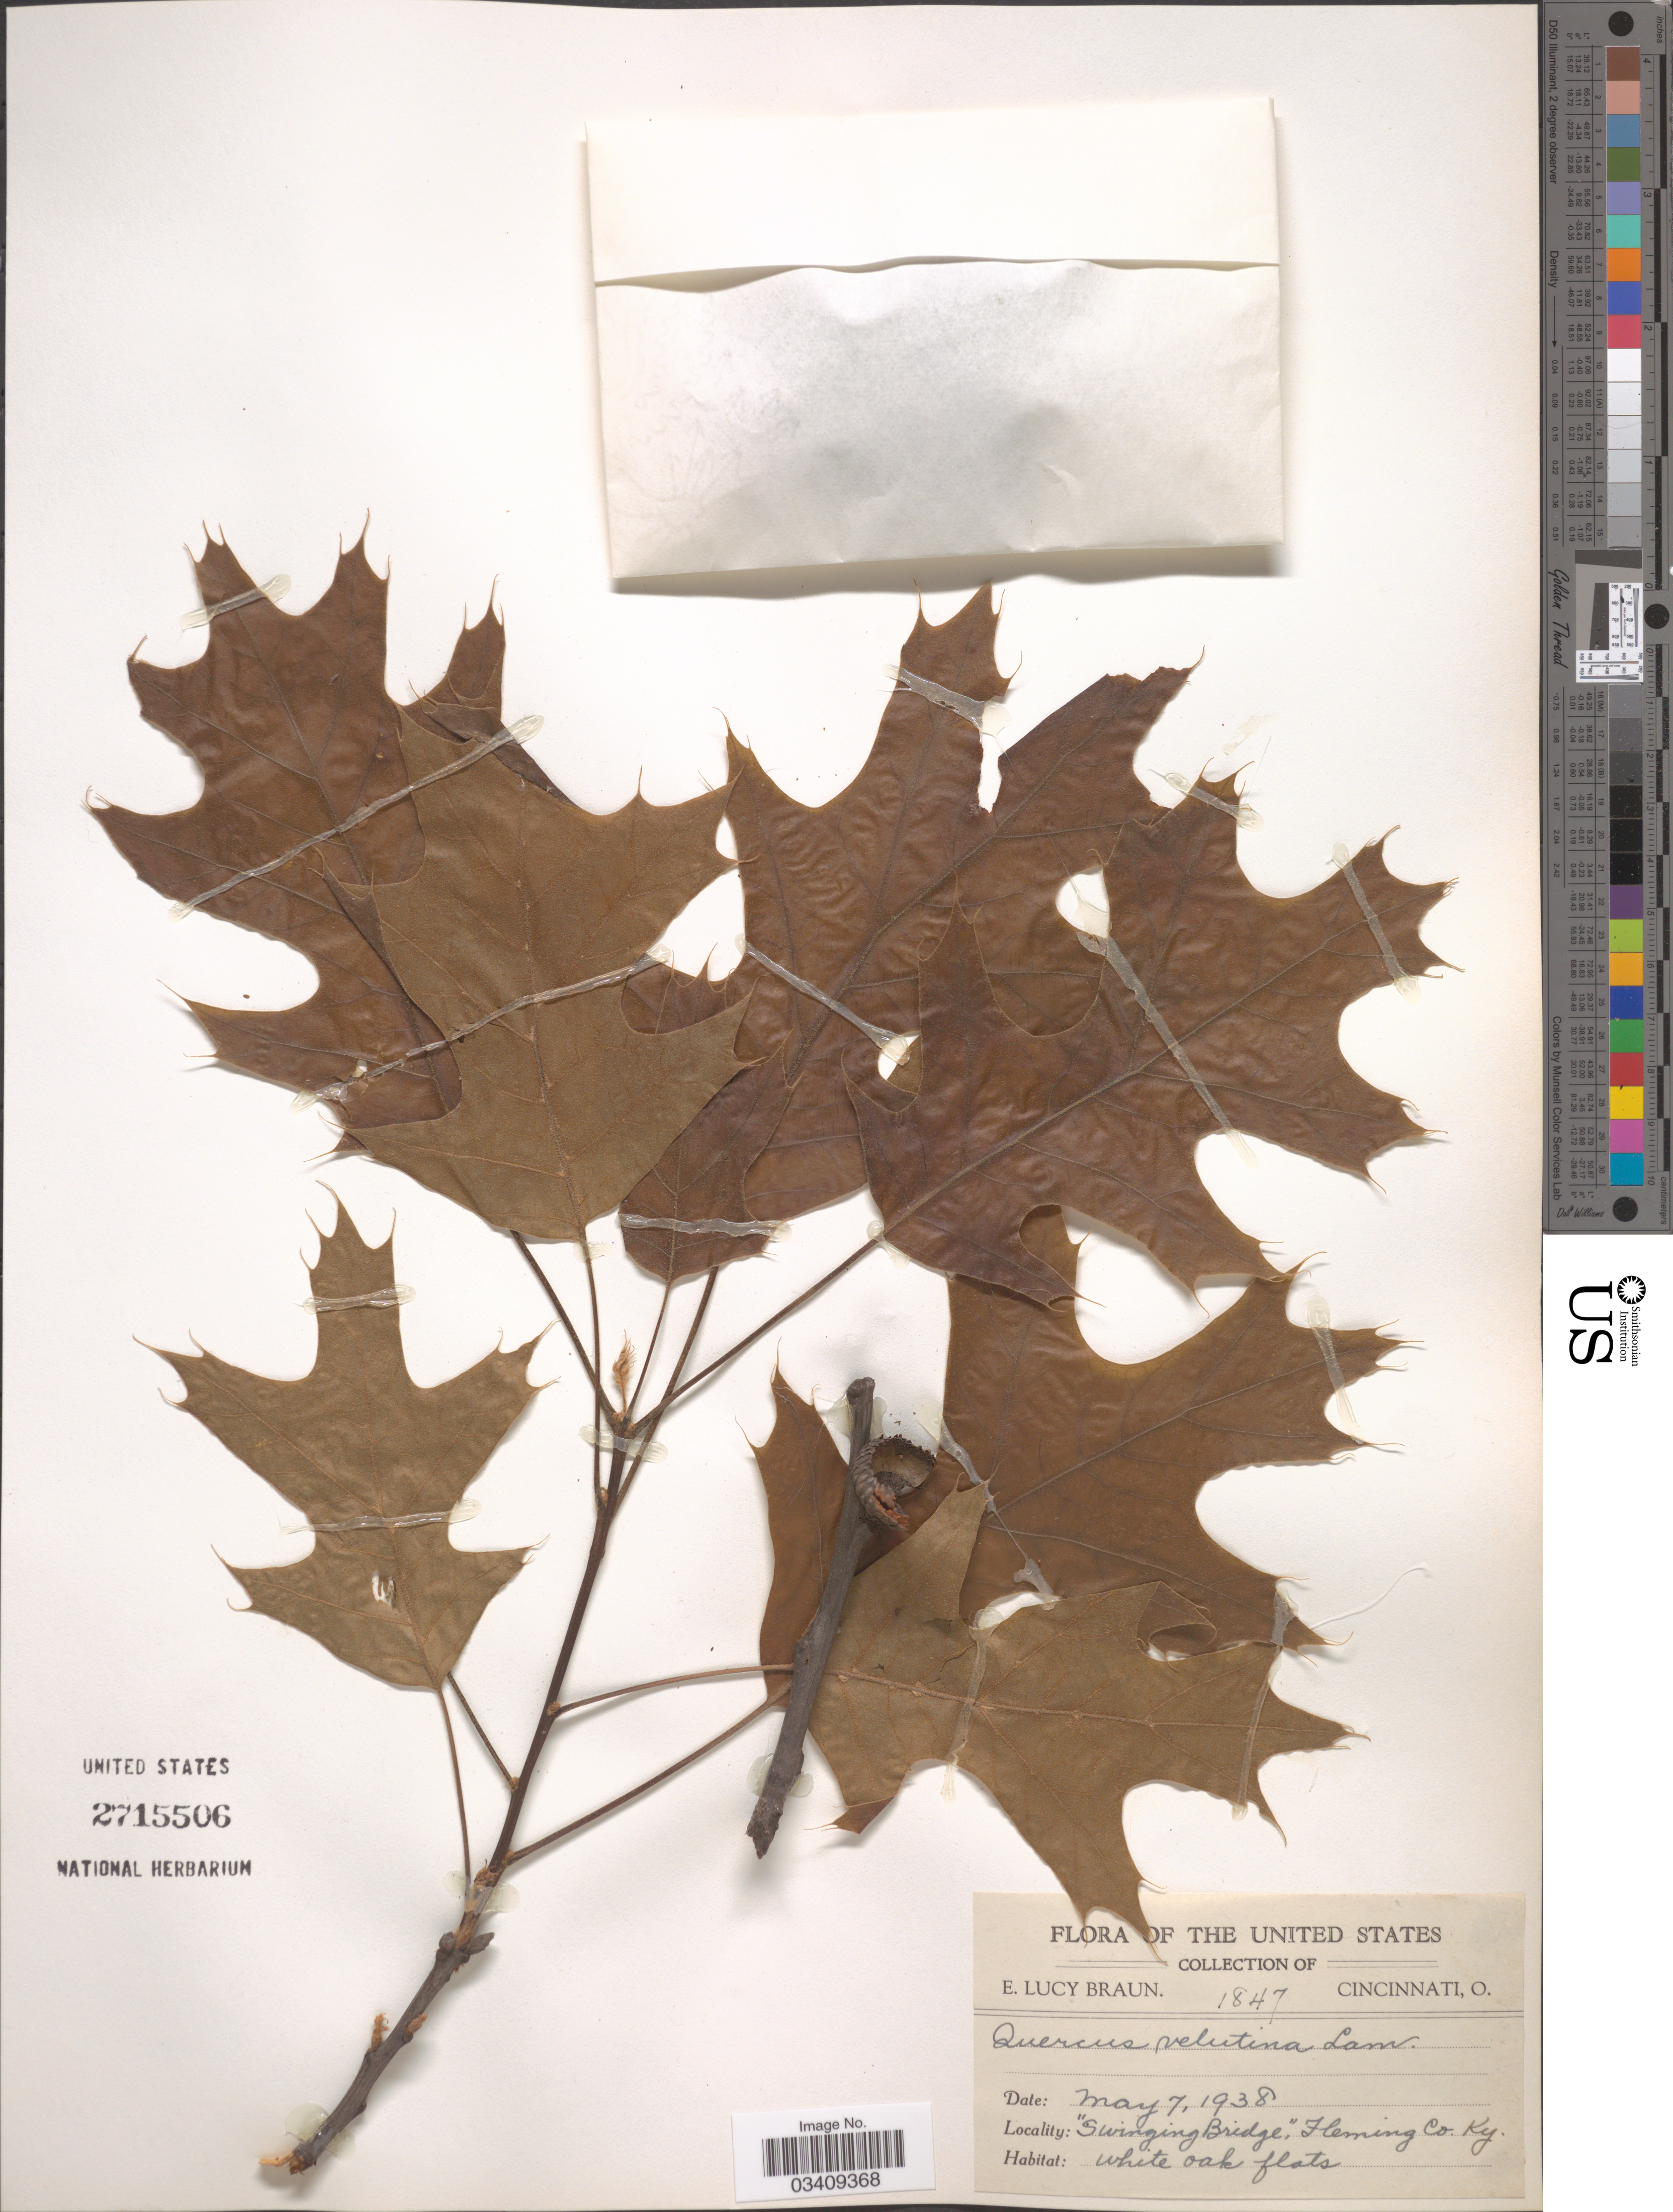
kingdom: Plantae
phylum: Tracheophyta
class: Magnoliopsida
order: Fagales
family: Fagaceae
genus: Quercus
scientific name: Quercus velutina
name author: Lam.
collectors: E. L. Braun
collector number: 1847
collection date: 1938-05-07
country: United States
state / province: Kentucky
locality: Swinging Bridge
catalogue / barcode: US 2715506